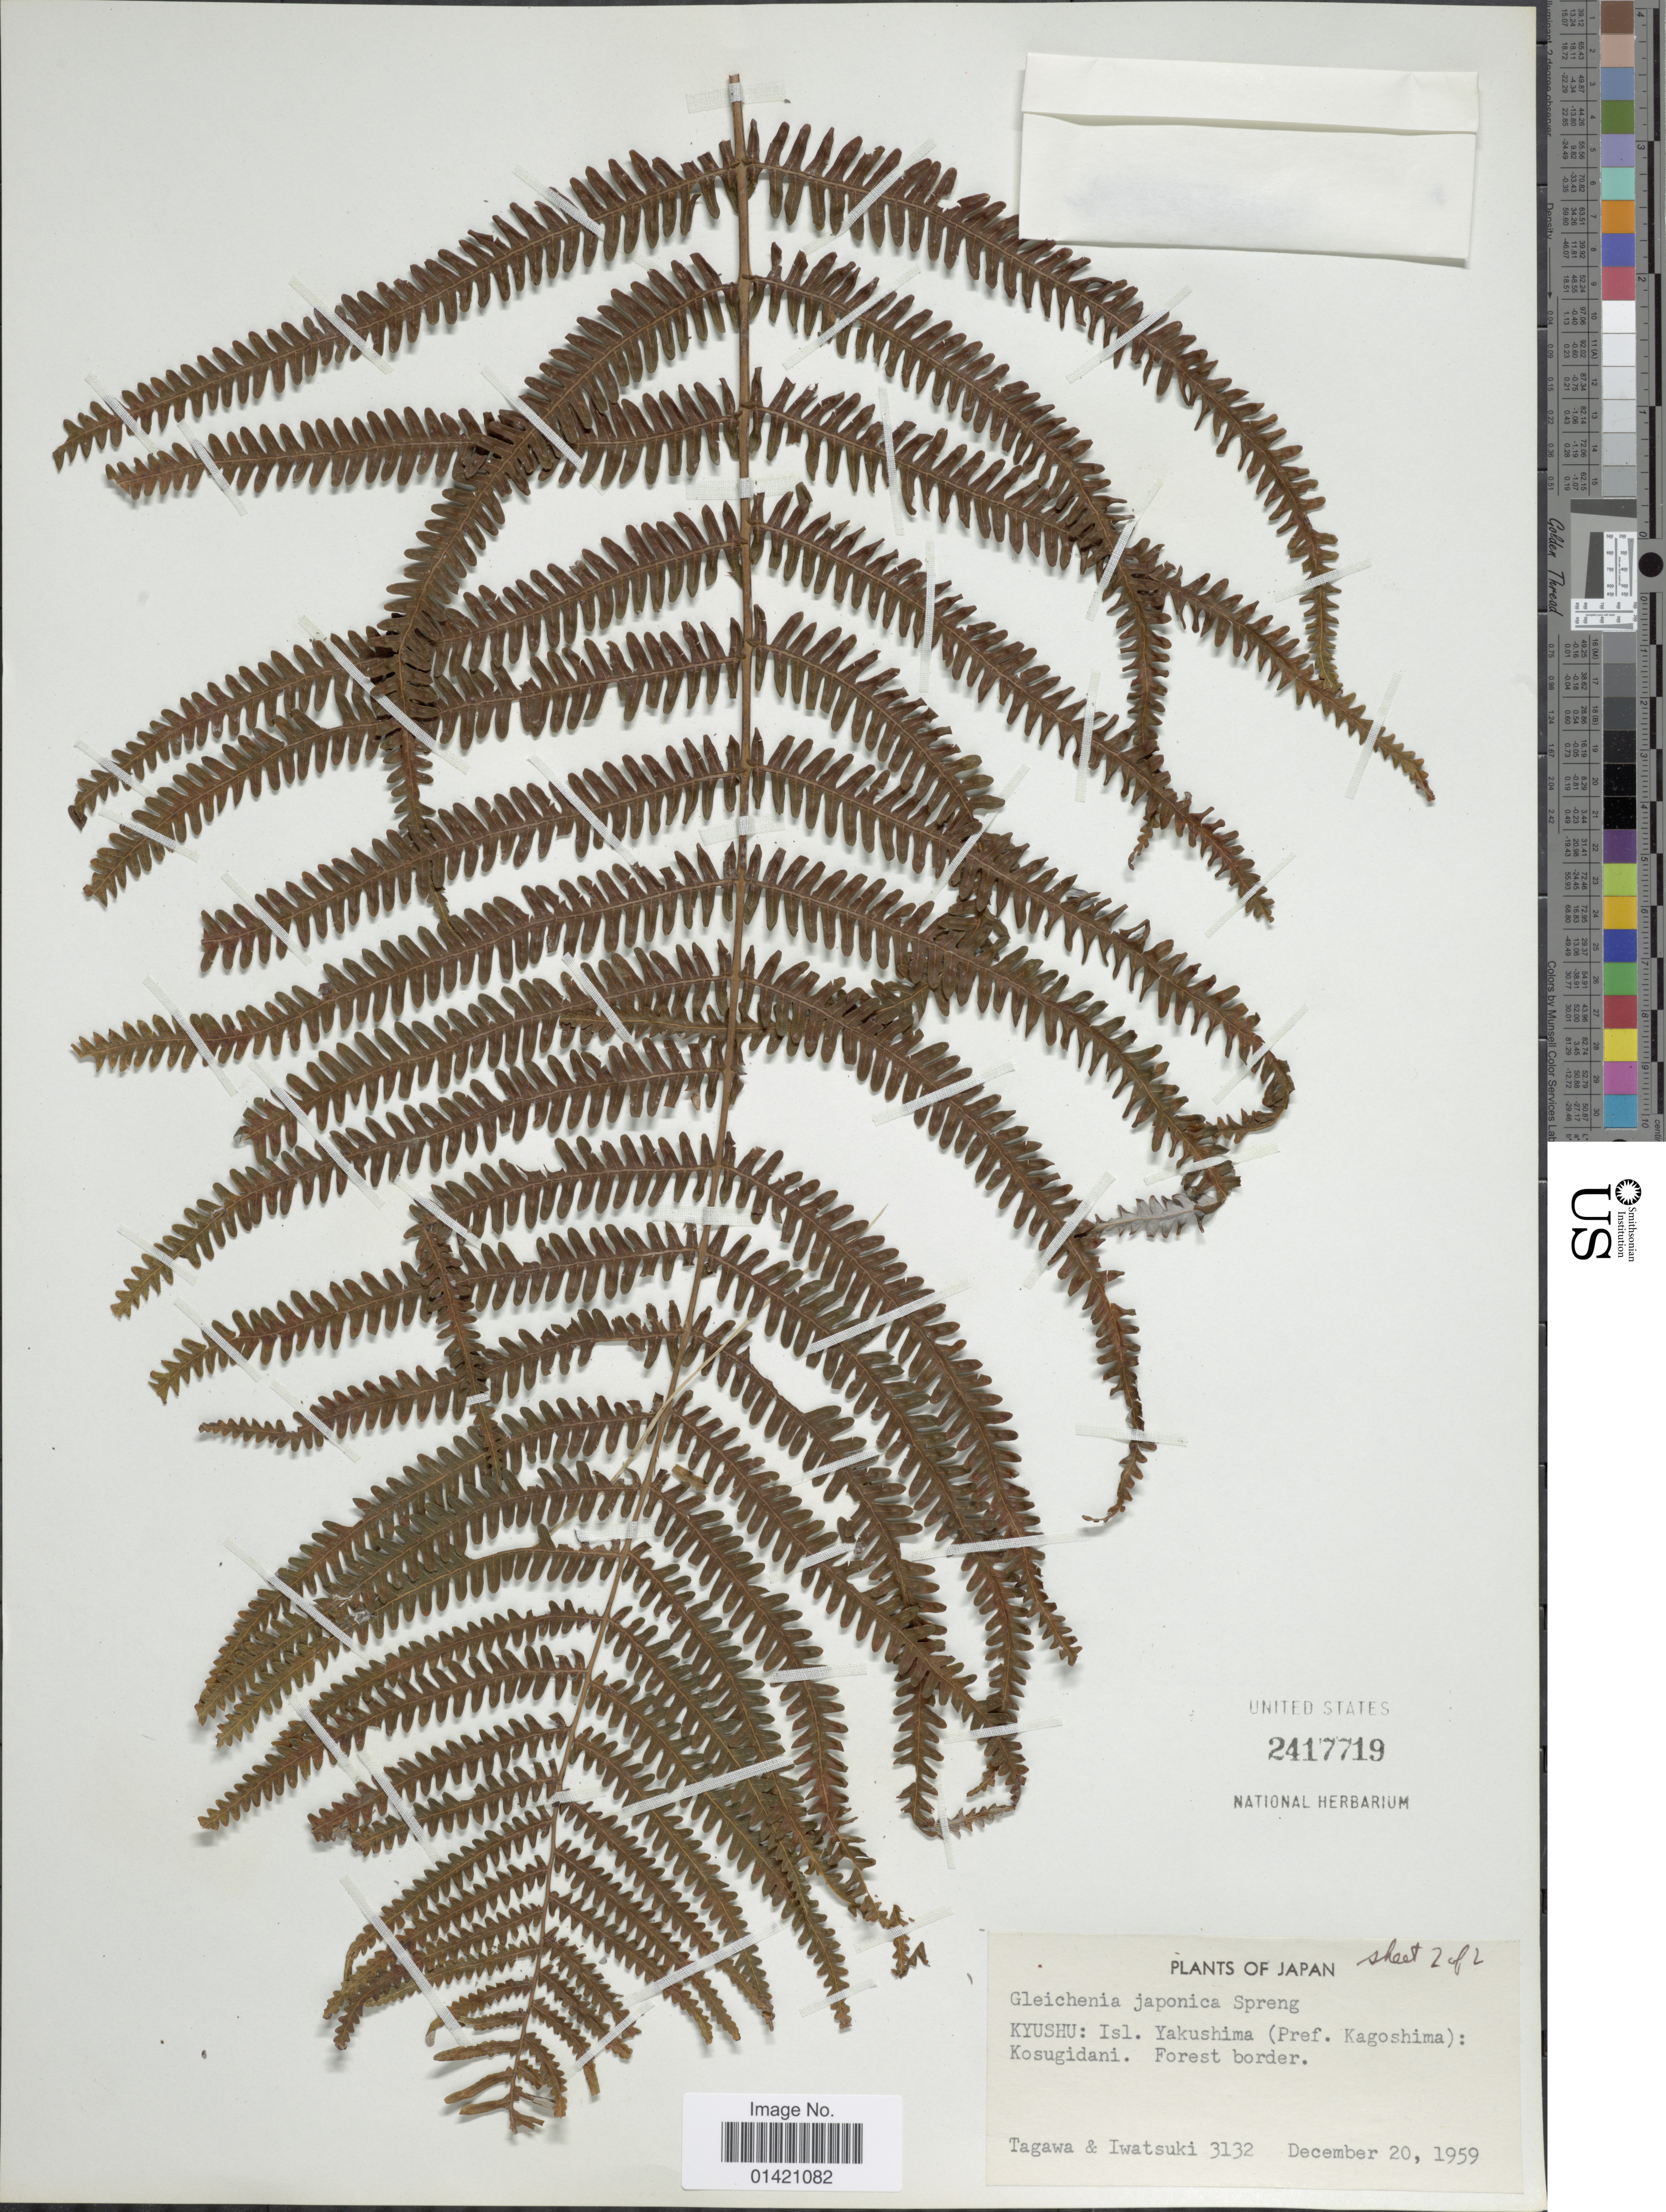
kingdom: Plantae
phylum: Tracheophyta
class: Polypodiopsida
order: Gleicheniales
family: Gleicheniaceae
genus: Diplopterygium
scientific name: Diplopterygium glaucum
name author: (Thunb. ex Houtt.) Nakai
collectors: M. Tagawa & K. Iwatsuki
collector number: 3132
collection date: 1959-12-20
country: Japan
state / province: Kagosima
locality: Kyushu: Isl. Yakushima (Pref. Kagoshima): Kosugidani.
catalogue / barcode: US 2417719